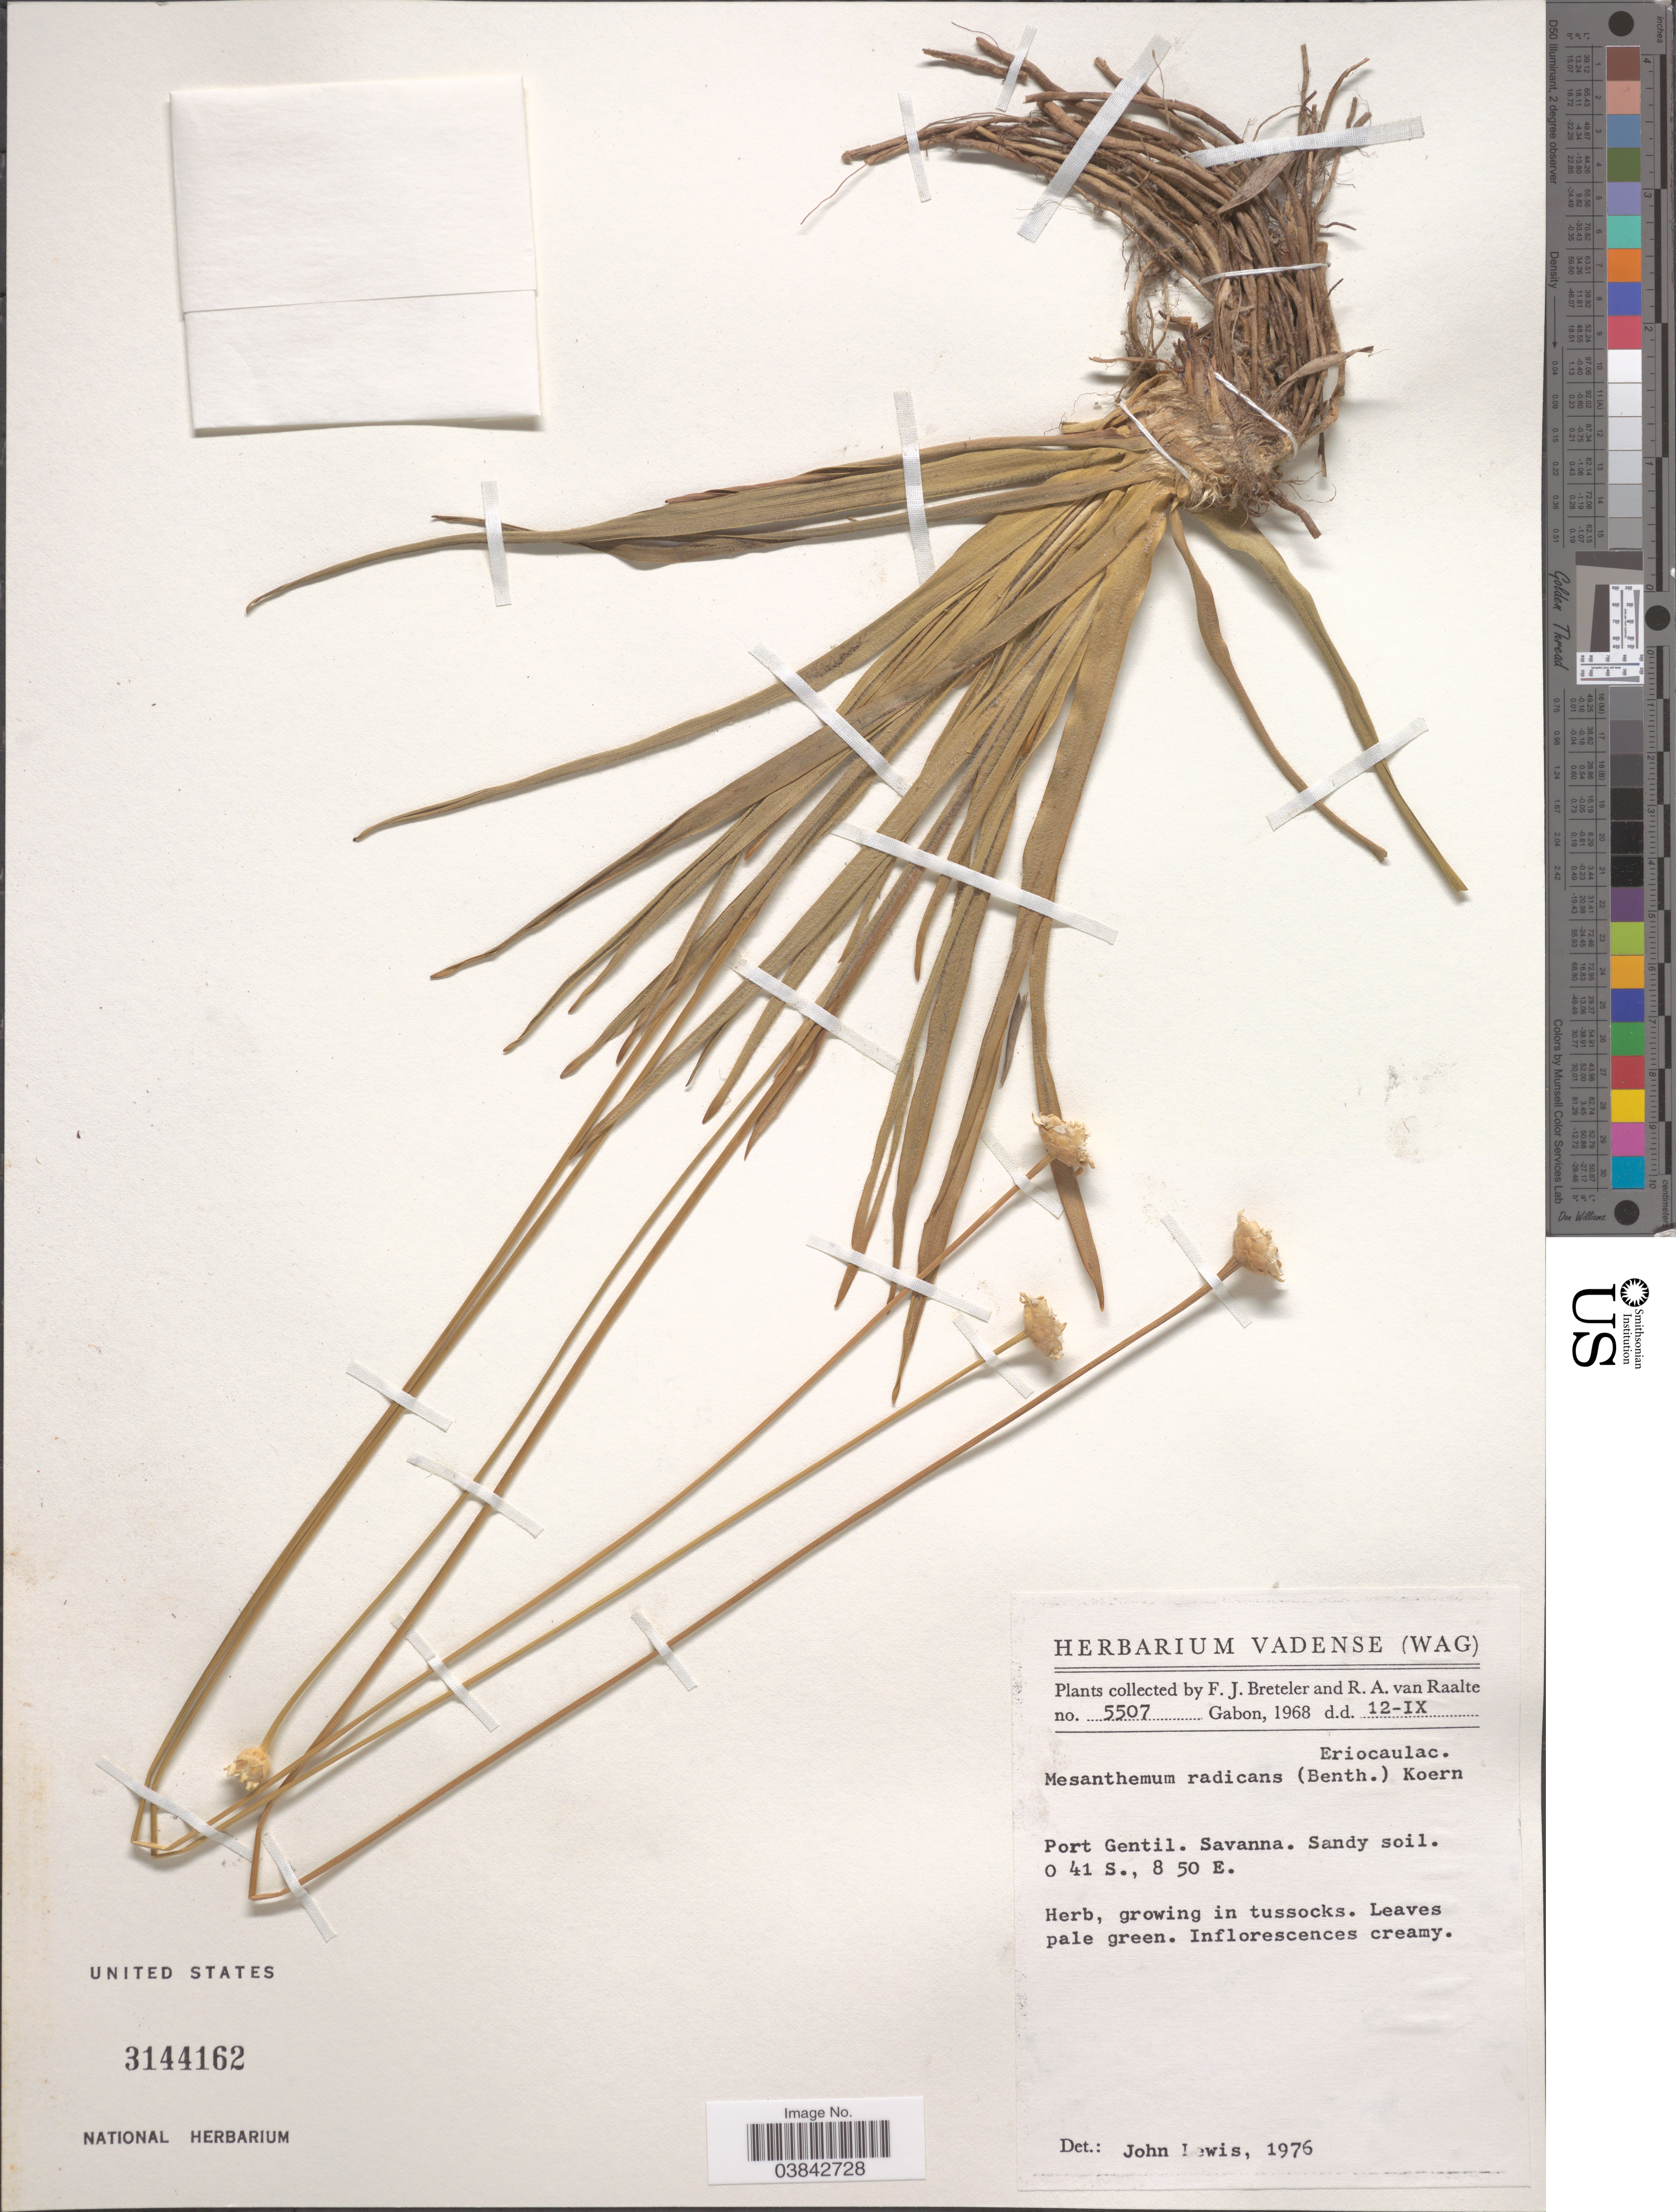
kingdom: Plantae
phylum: Tracheophyta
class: Liliopsida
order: Poales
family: Eriocaulaceae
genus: Mesanthemum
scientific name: Mesanthemum radicans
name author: (Benth.) Körn.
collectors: F. J. Breteler & R. Van Raalte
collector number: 5507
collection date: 1968-09-12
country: Gabon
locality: Port Gentil.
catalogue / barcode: US 3144162